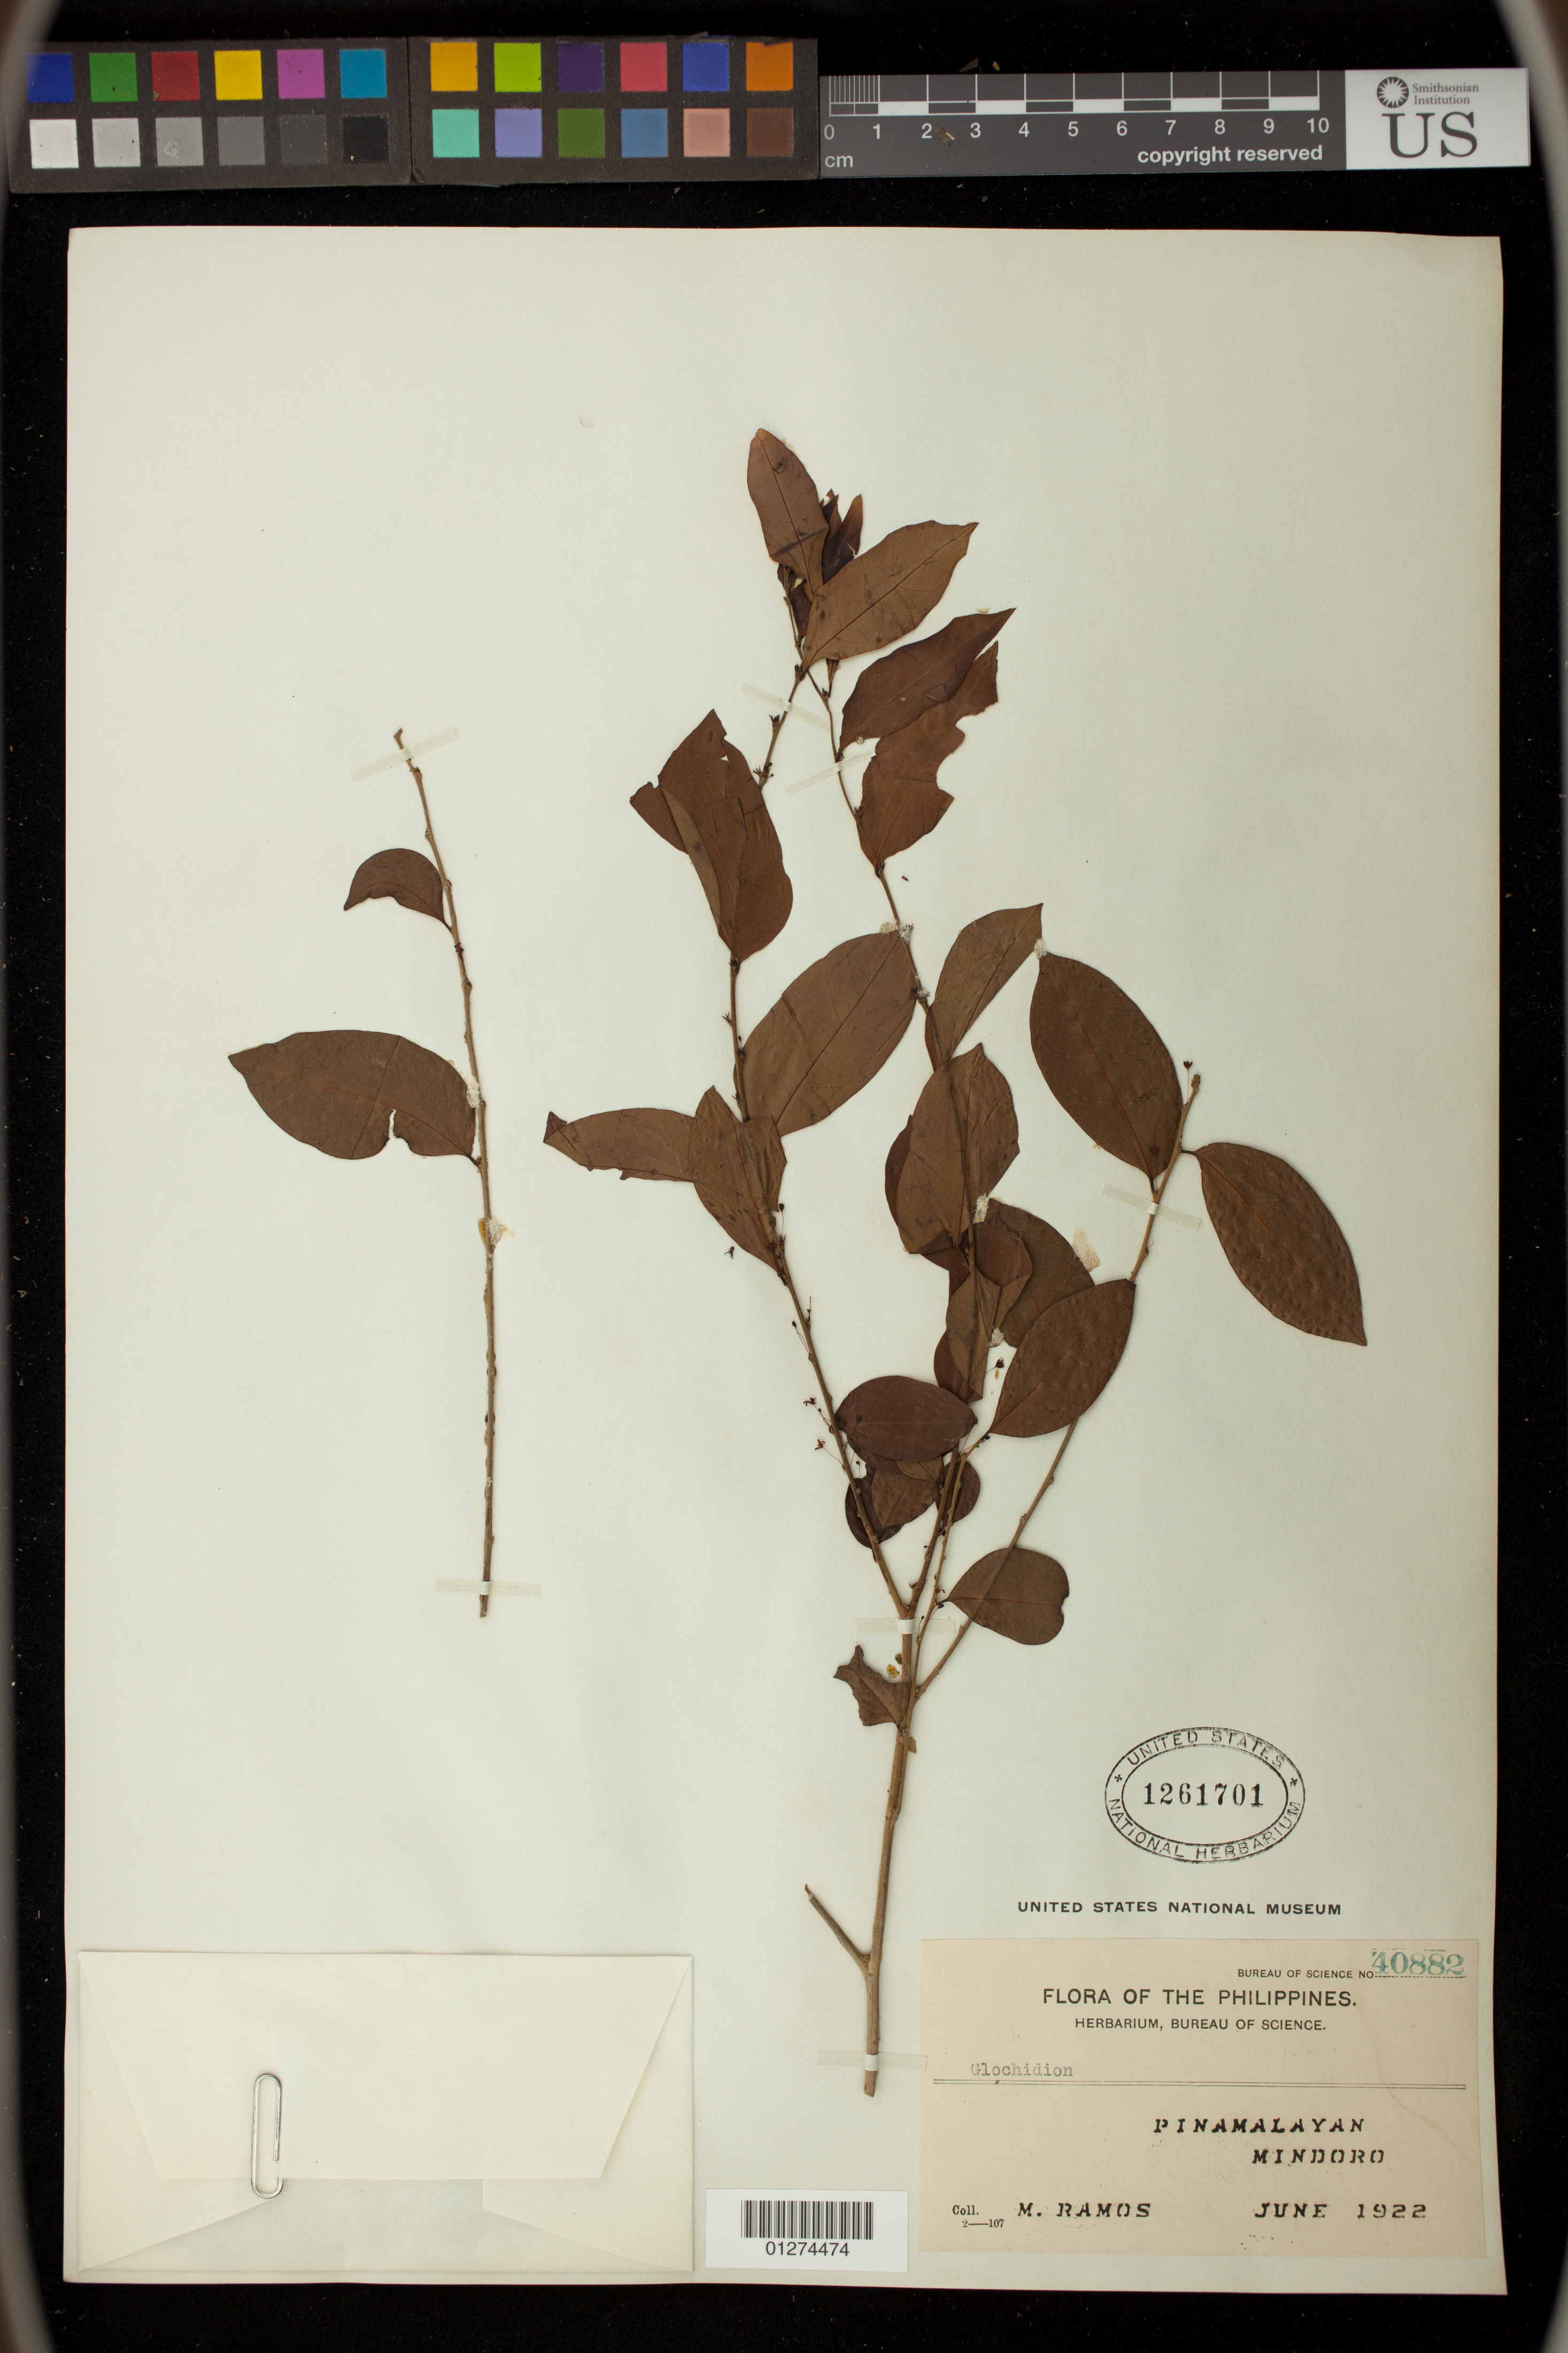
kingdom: Plantae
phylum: Tracheophyta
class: Magnoliopsida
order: Malpighiales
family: Phyllanthaceae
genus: Glochidion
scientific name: Glochidion sp.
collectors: M. Ramos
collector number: Bur. Sci. 40882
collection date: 1922-06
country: Philippines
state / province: Mimaropa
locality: Pinamalayan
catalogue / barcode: US 1261701